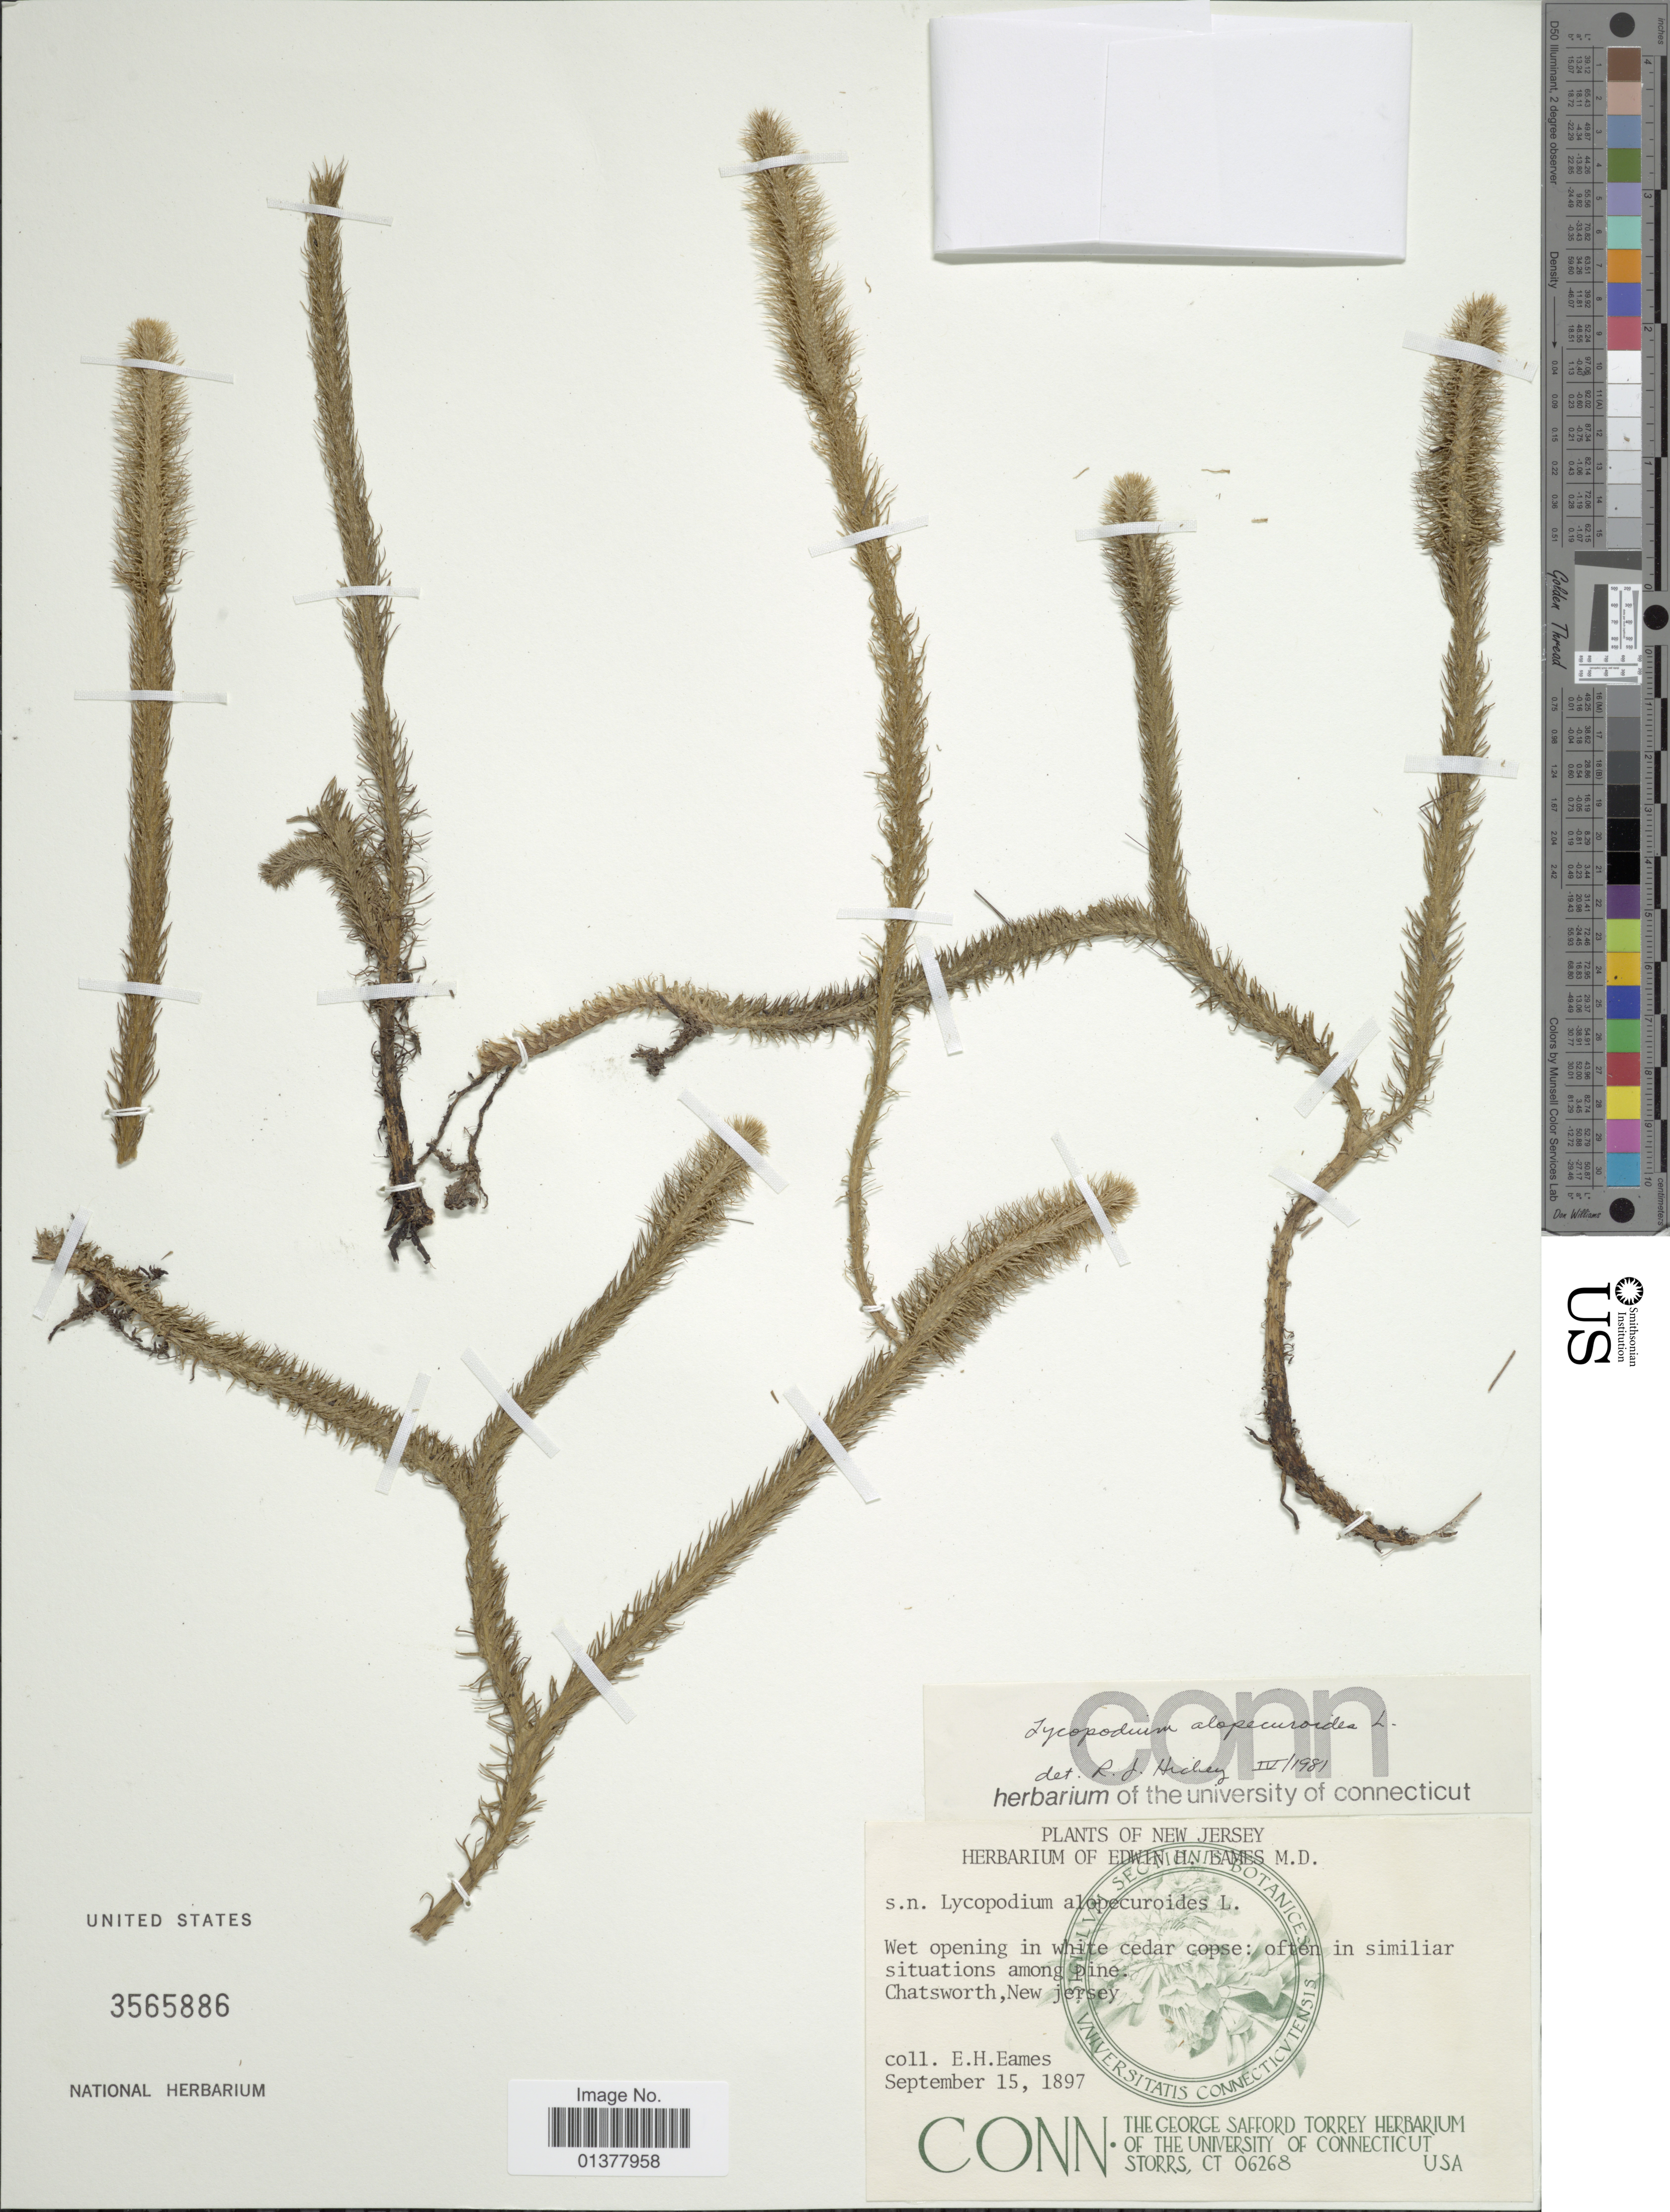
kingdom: Plantae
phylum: Tracheophyta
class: Lycopodiopsida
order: Lycopodiales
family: Lycopodiaceae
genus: Lycopodiella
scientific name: Lycopodiella alopecuroides x L. prostrata (R.M. Harper) Cranfill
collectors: E. H. Eames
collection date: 1897-09-15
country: United States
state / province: New Jersey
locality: Chatsworth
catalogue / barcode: US 3656886